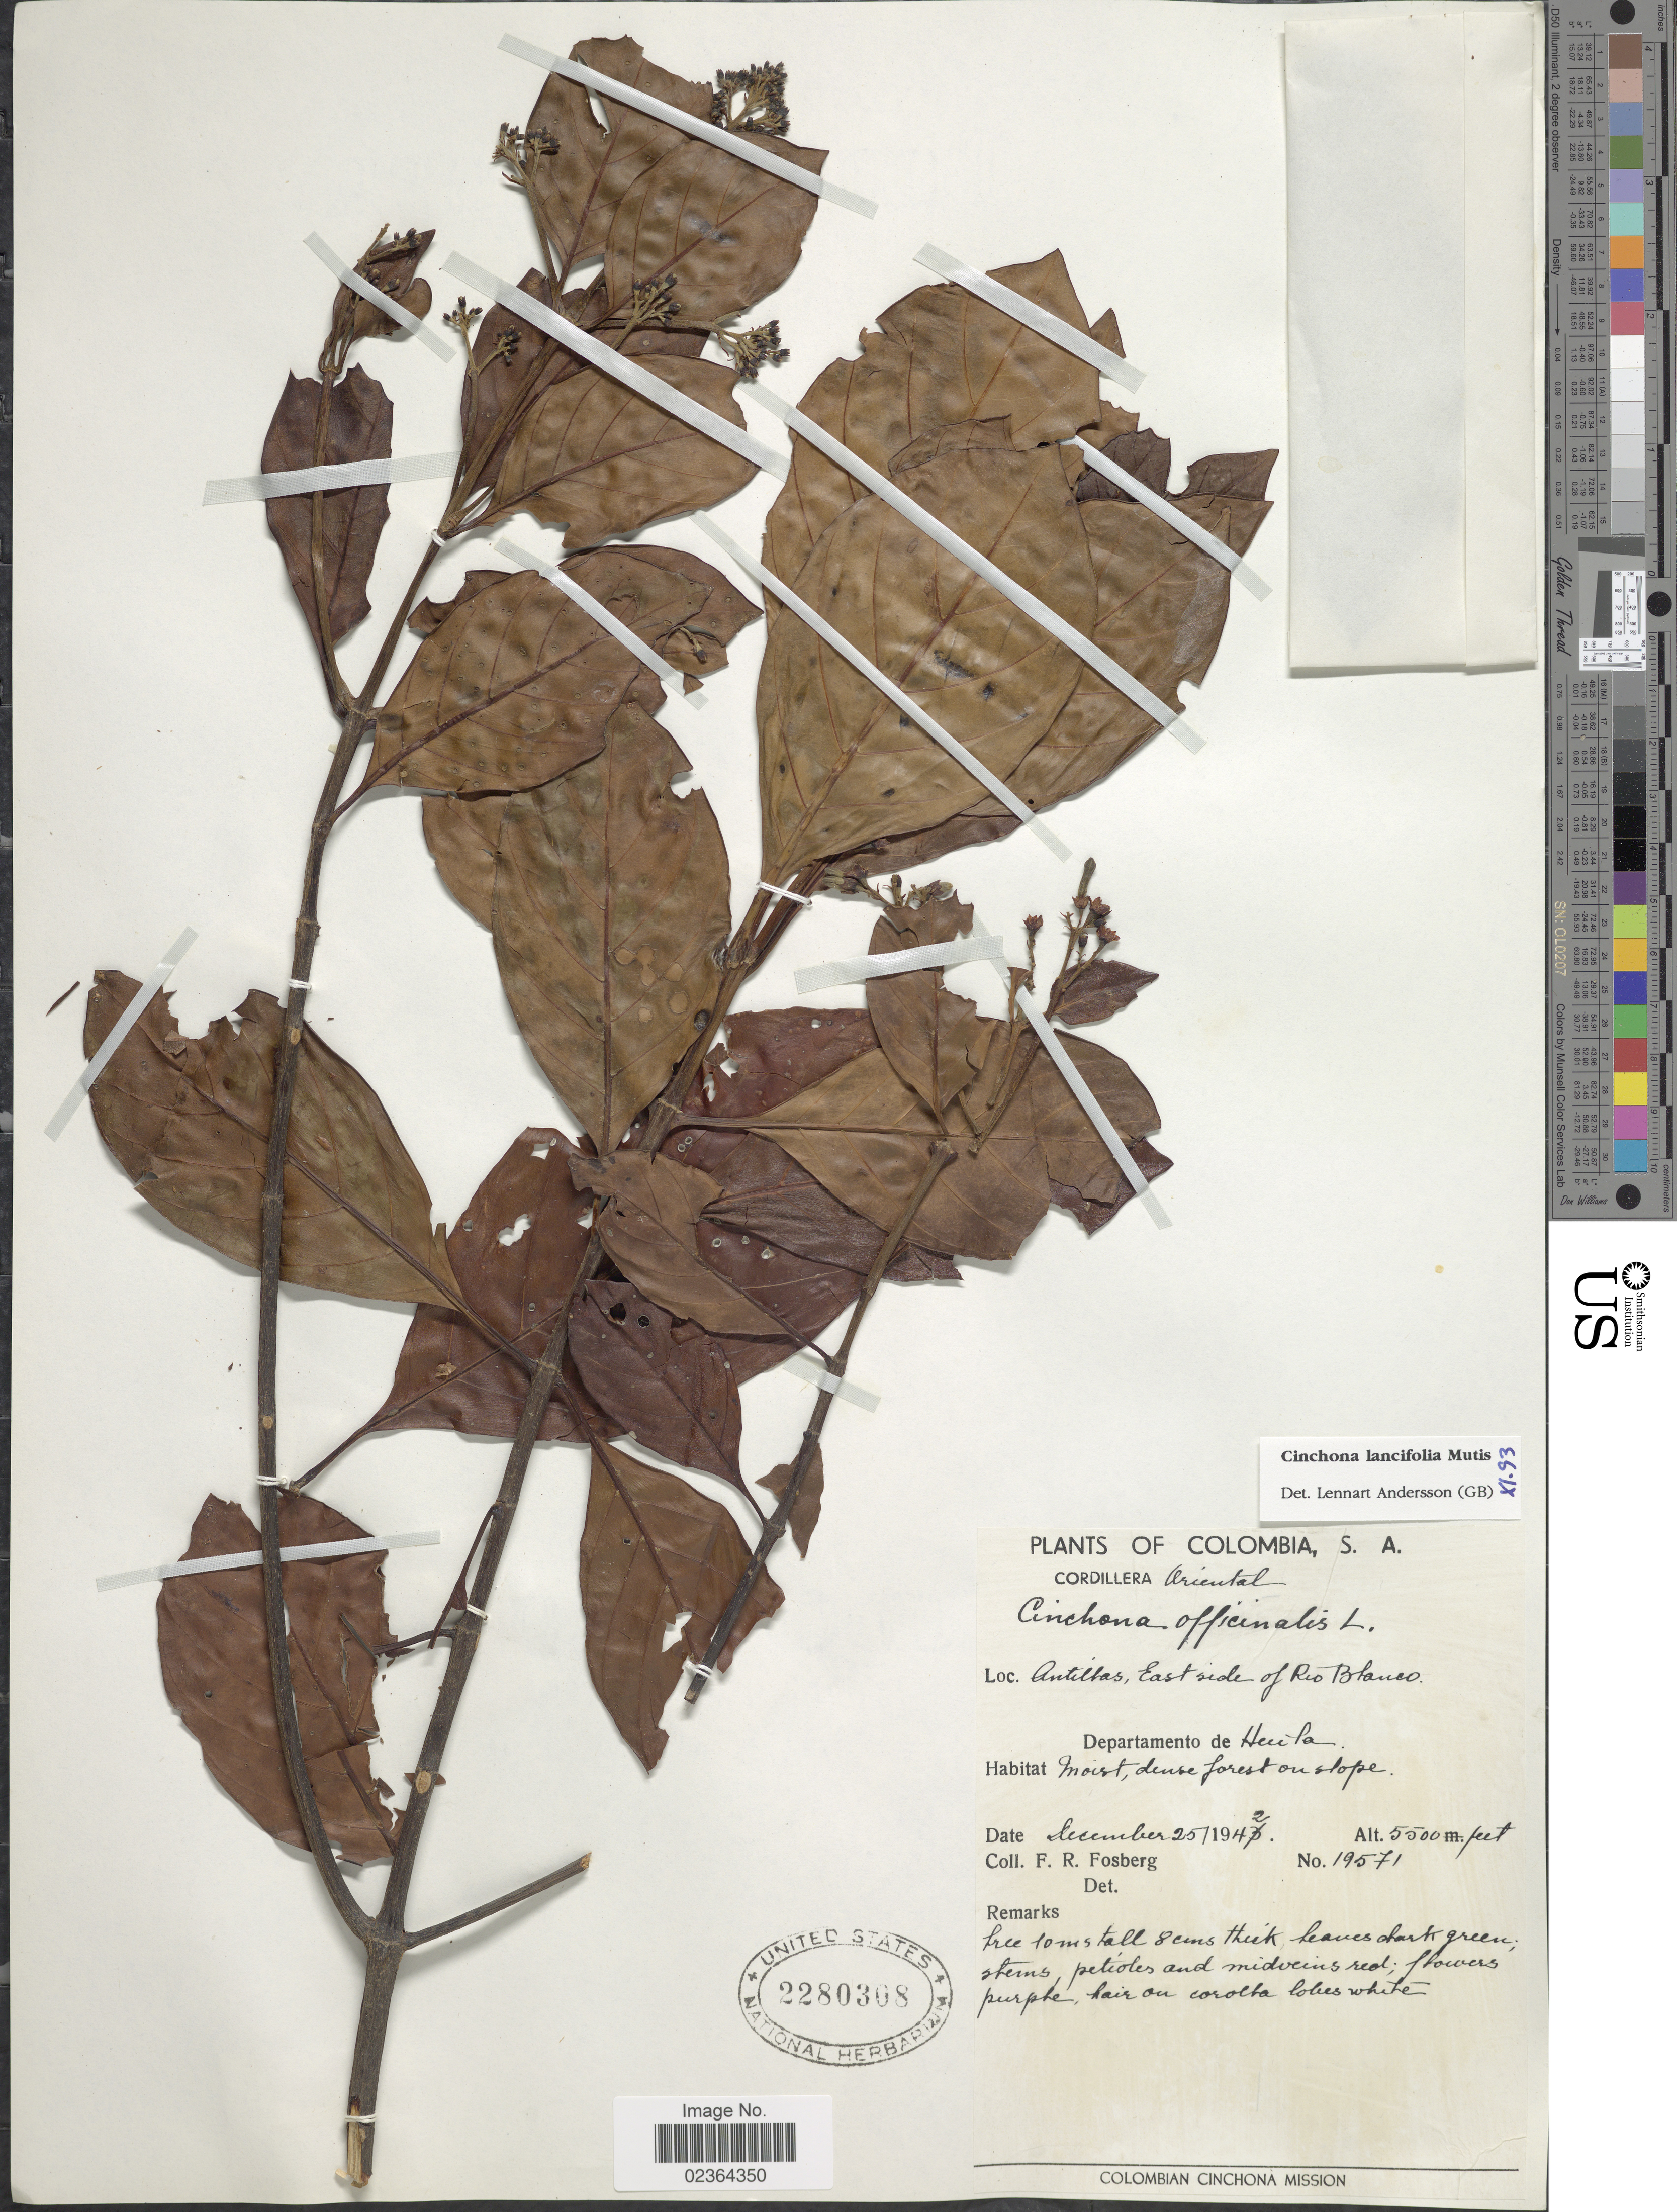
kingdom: Plantae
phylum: Tracheophyta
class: Magnoliopsida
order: Gentianales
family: Rubiaceae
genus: Cinchona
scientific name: Cinchona lancifolia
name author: Mutis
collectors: F. R. Fosberg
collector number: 19571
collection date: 1942-12-25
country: Colombia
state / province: Huila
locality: Cordillera Oriental, Antiltas, East side of Rio Blanco, Departamento de Huila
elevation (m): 1676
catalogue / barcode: US 2280308